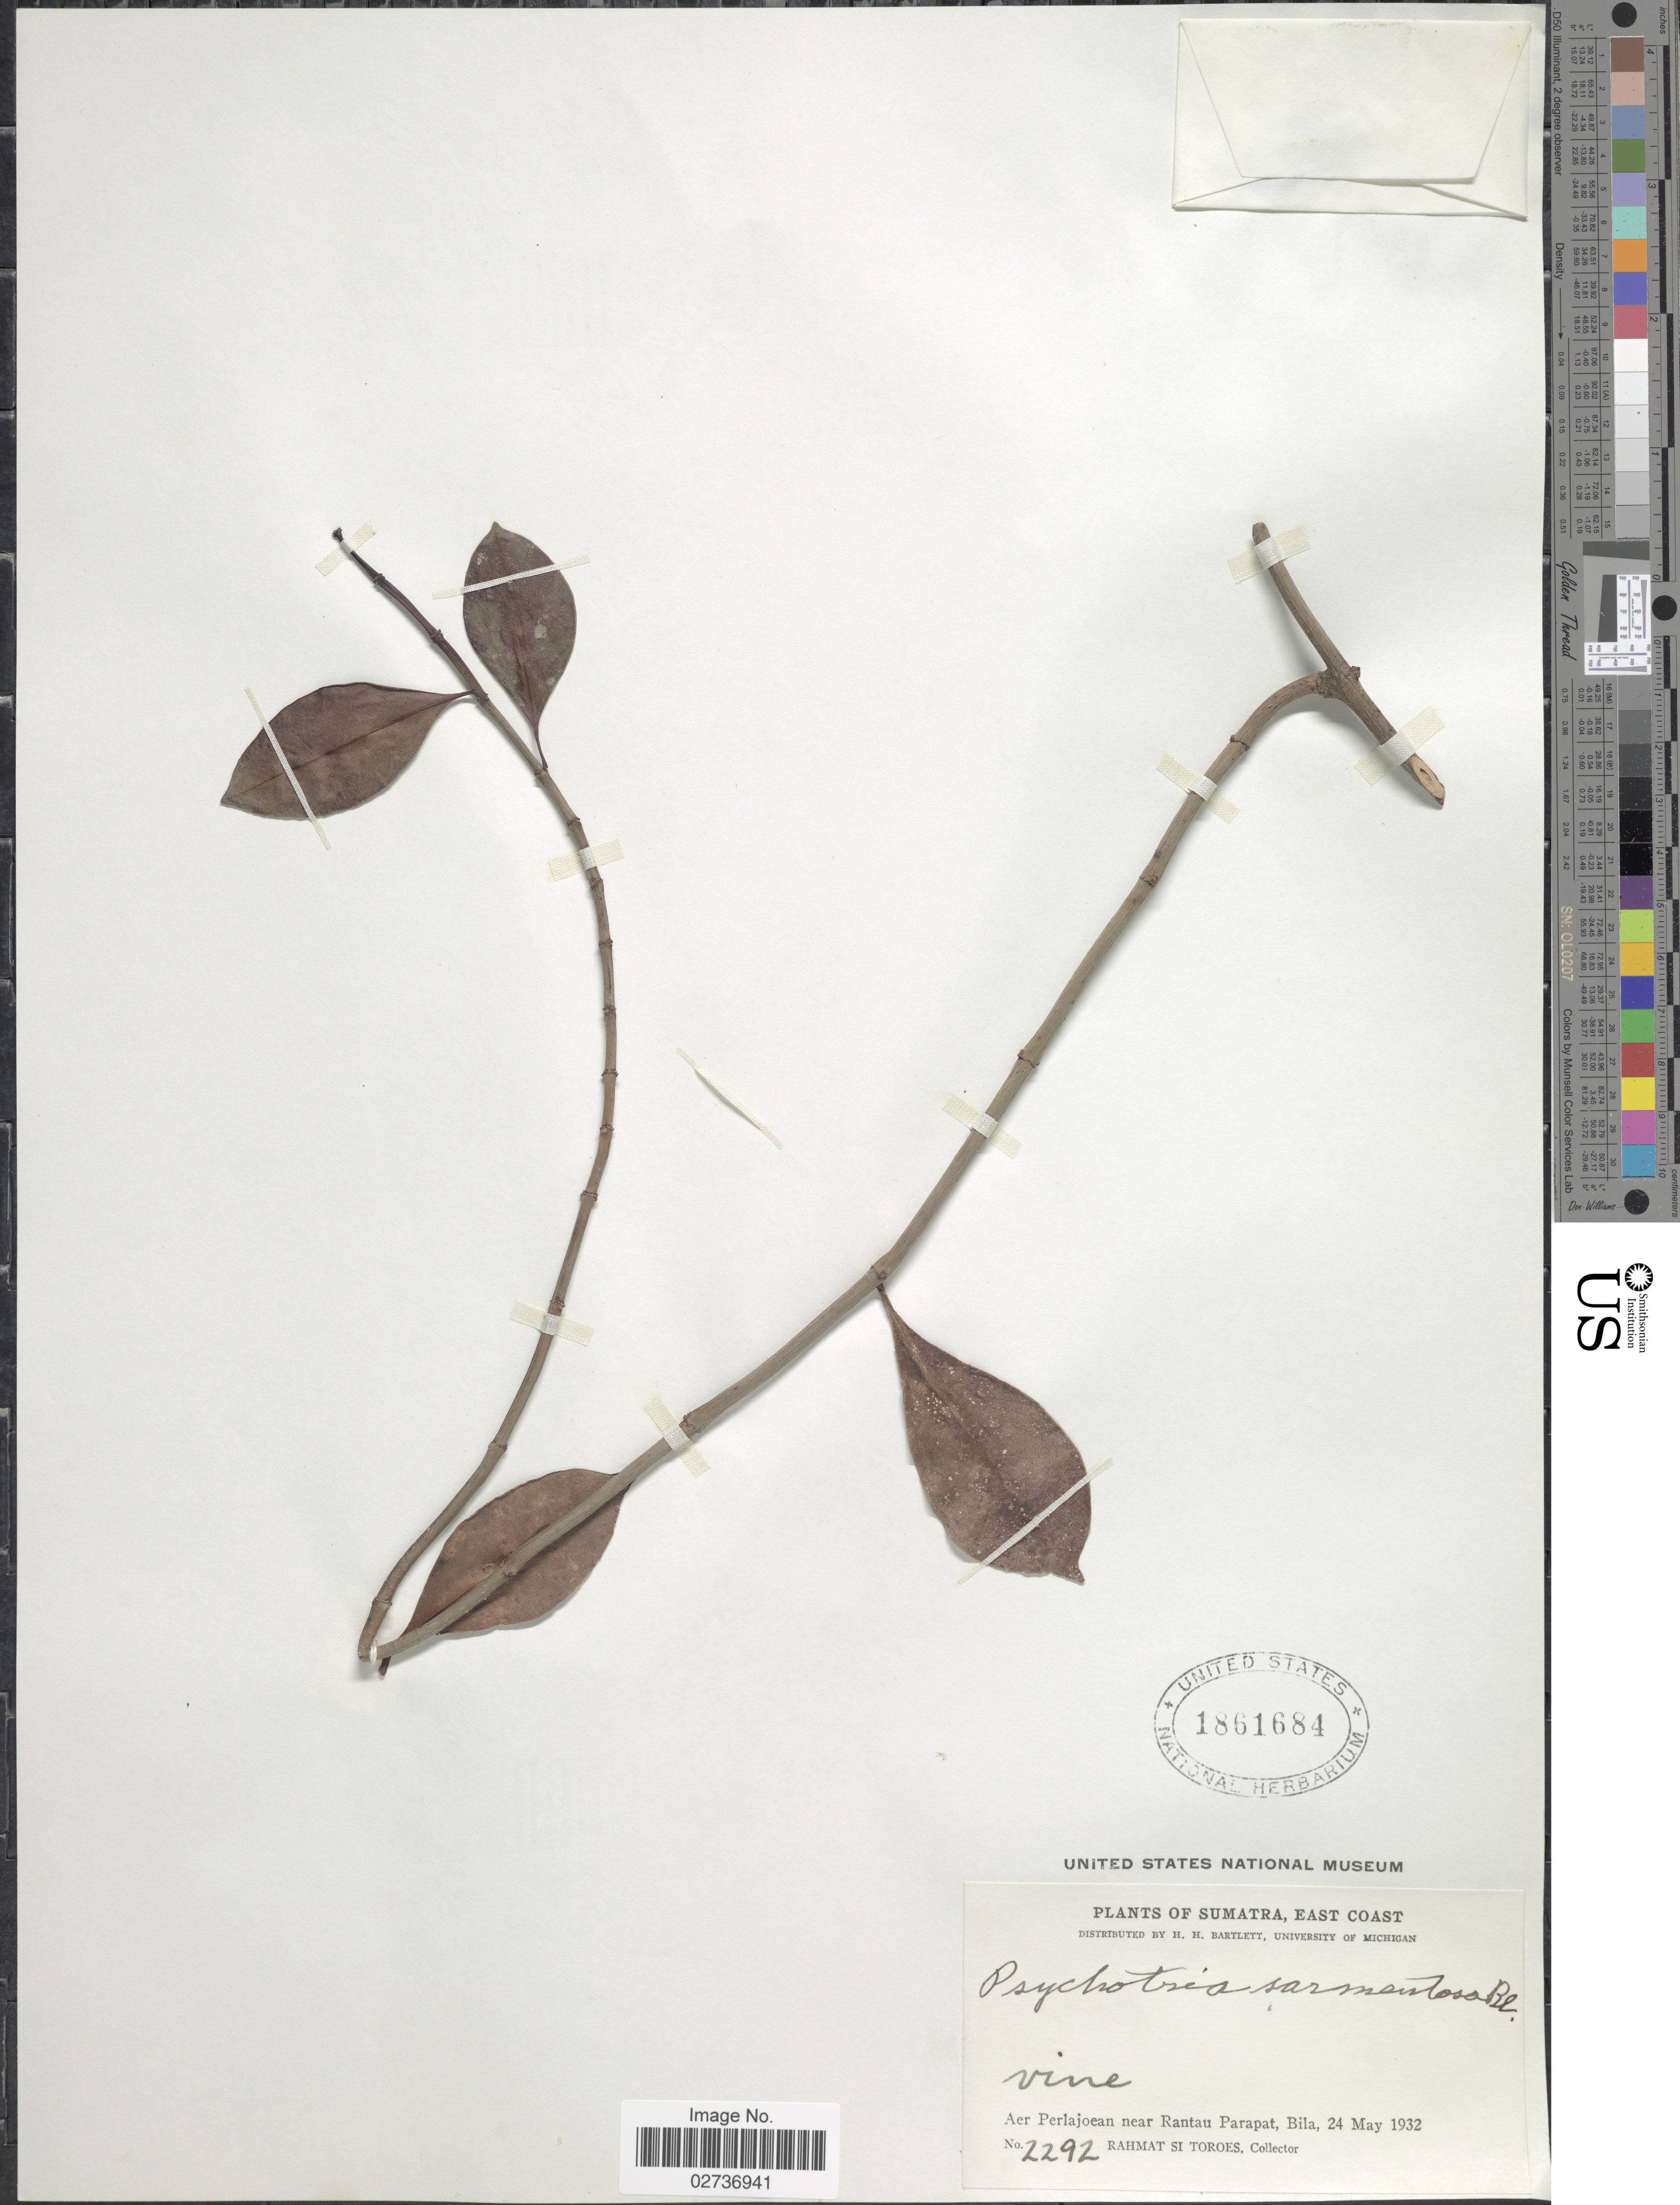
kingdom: Plantae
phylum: Tracheophyta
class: Magnoliopsida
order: Gentianales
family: Rubiaceae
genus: Psychotria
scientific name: Psychotria sarmentosa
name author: Blume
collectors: Rahmat Si Boeea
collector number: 2292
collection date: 1932-05-24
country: Indonesia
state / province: Sumatra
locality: Sumatra, East Coast. Aer Perlajoean near Rantau Parapat, Bila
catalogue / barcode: US 1861684